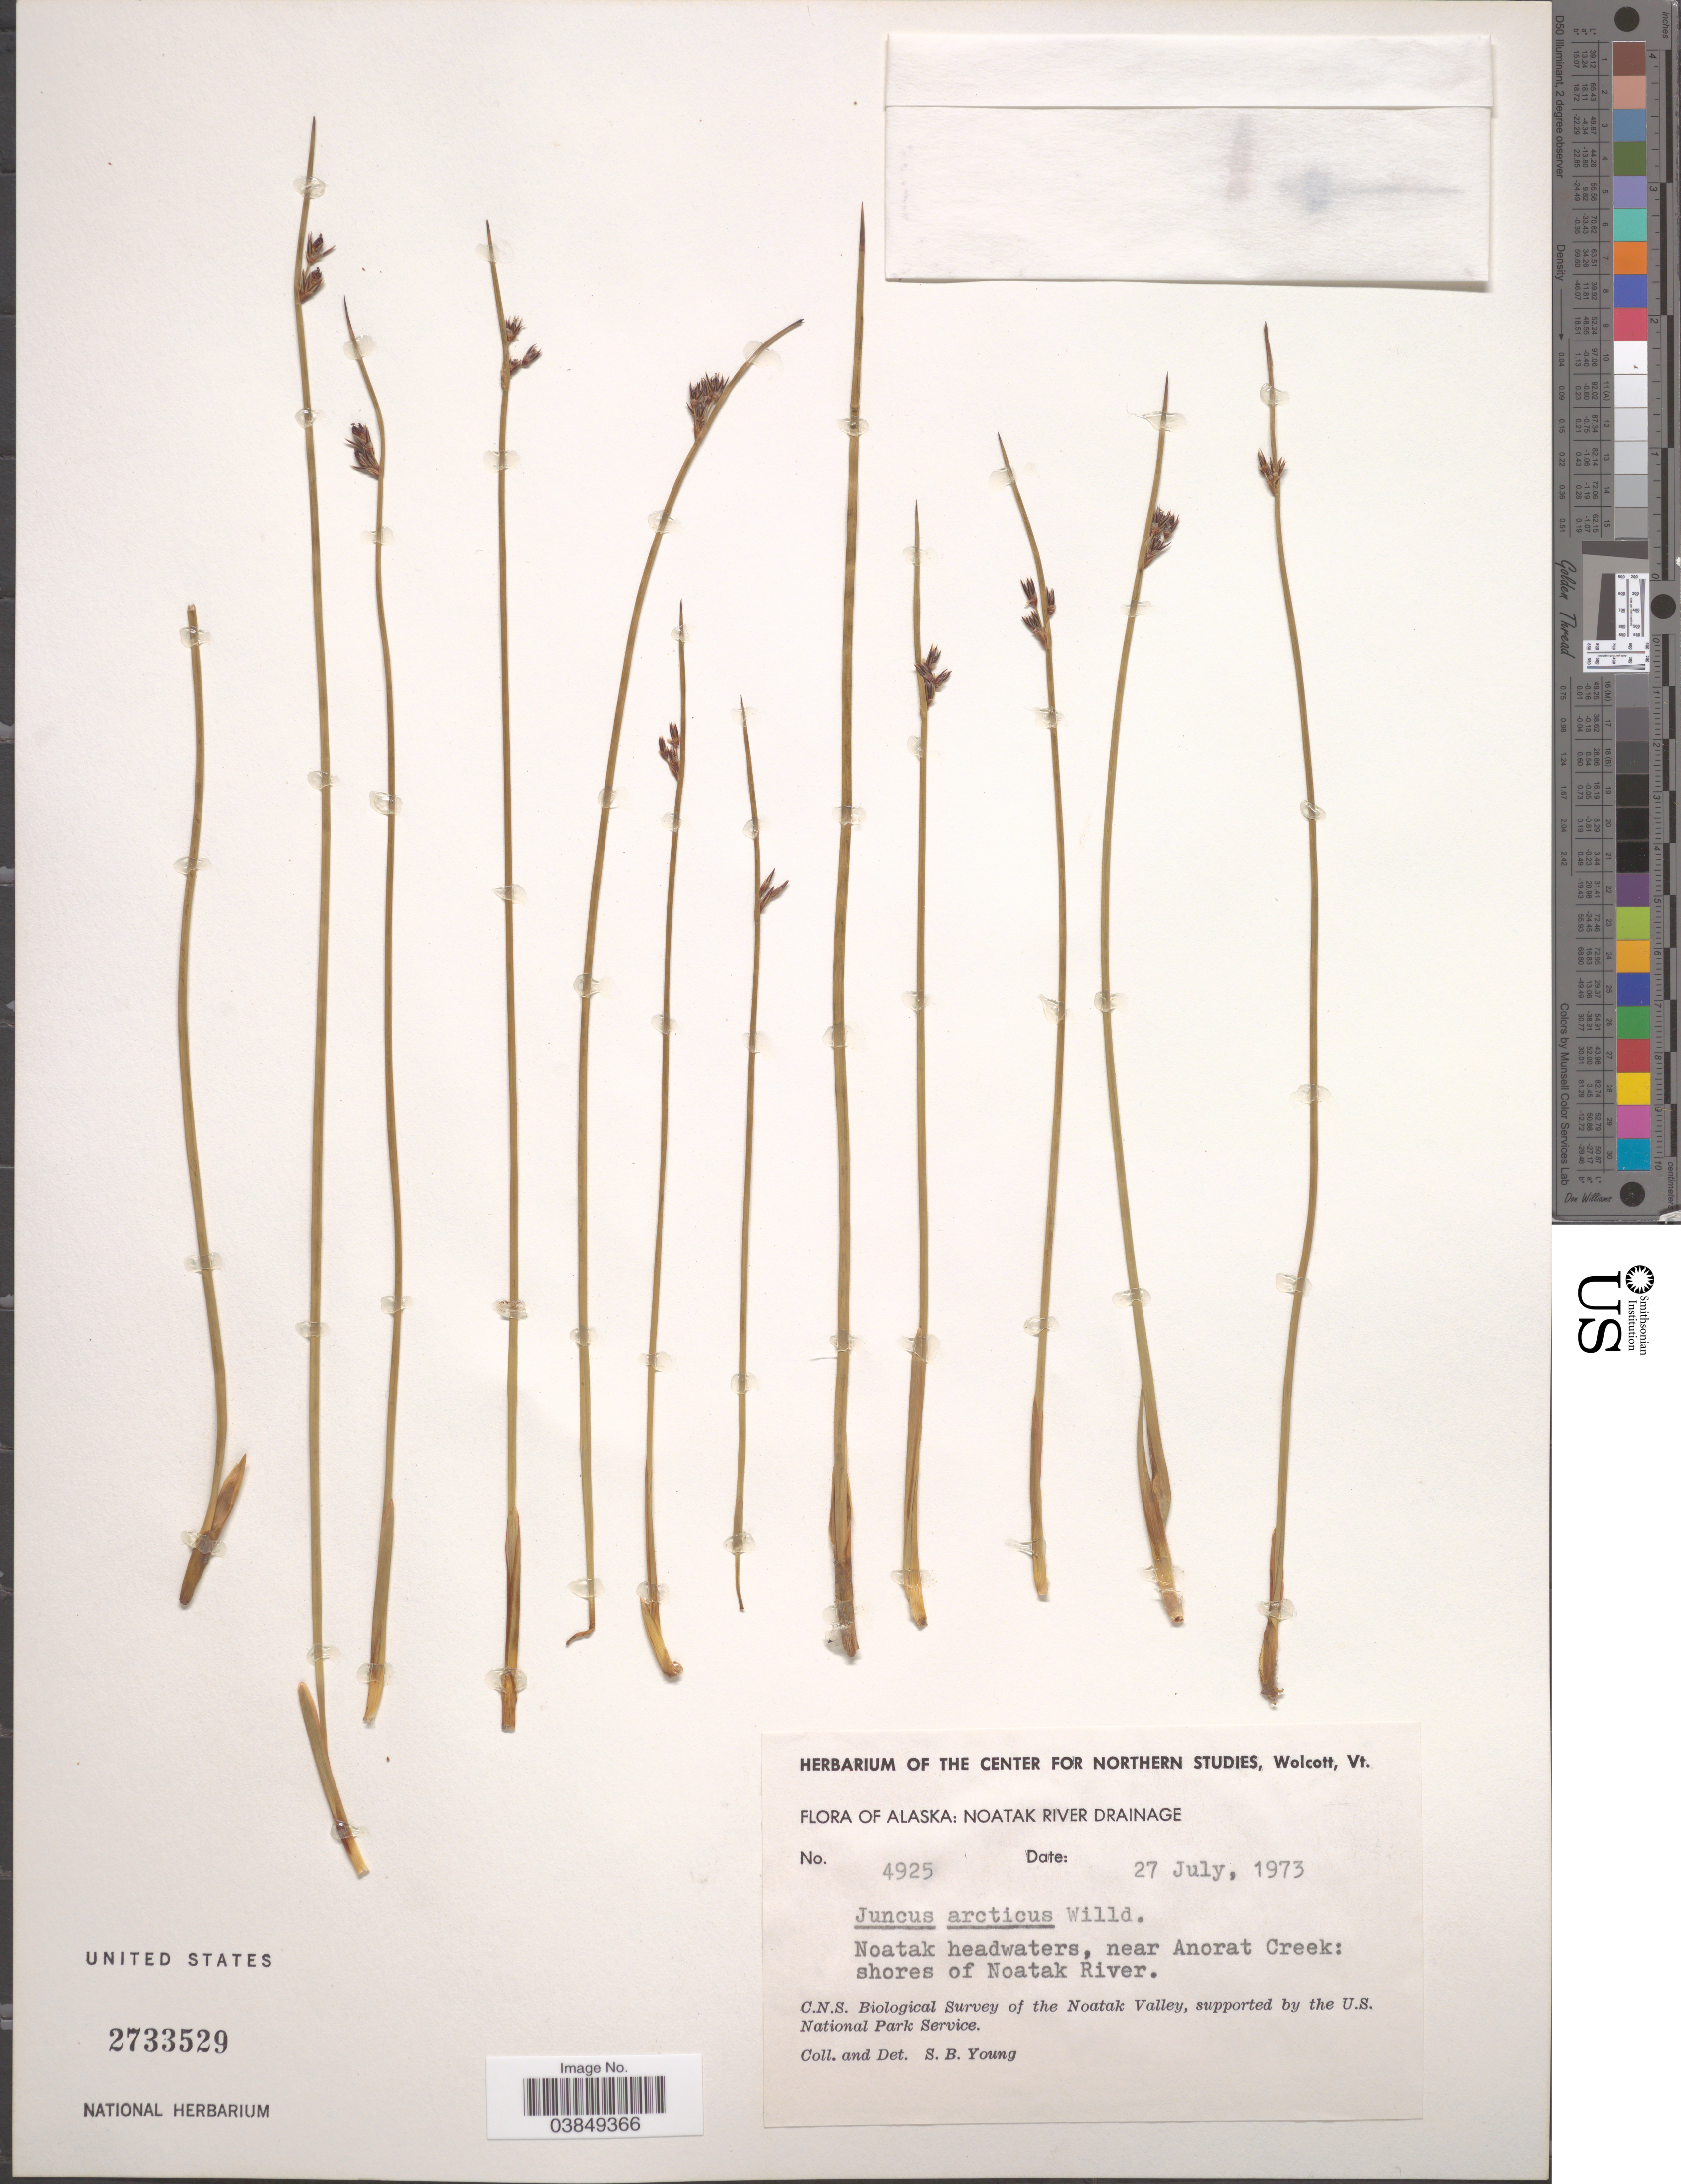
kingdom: Plantae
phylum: Tracheophyta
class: Liliopsida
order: Poales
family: Juncaceae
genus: Juncus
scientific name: Juncus arcticus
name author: Willd.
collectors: S. Young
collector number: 4925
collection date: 1973-07-27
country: United States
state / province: Alaska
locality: Noatak River Drainage. Noatak headwaters, near Anorat Creek: shores of Noatak River.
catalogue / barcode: US 2733529